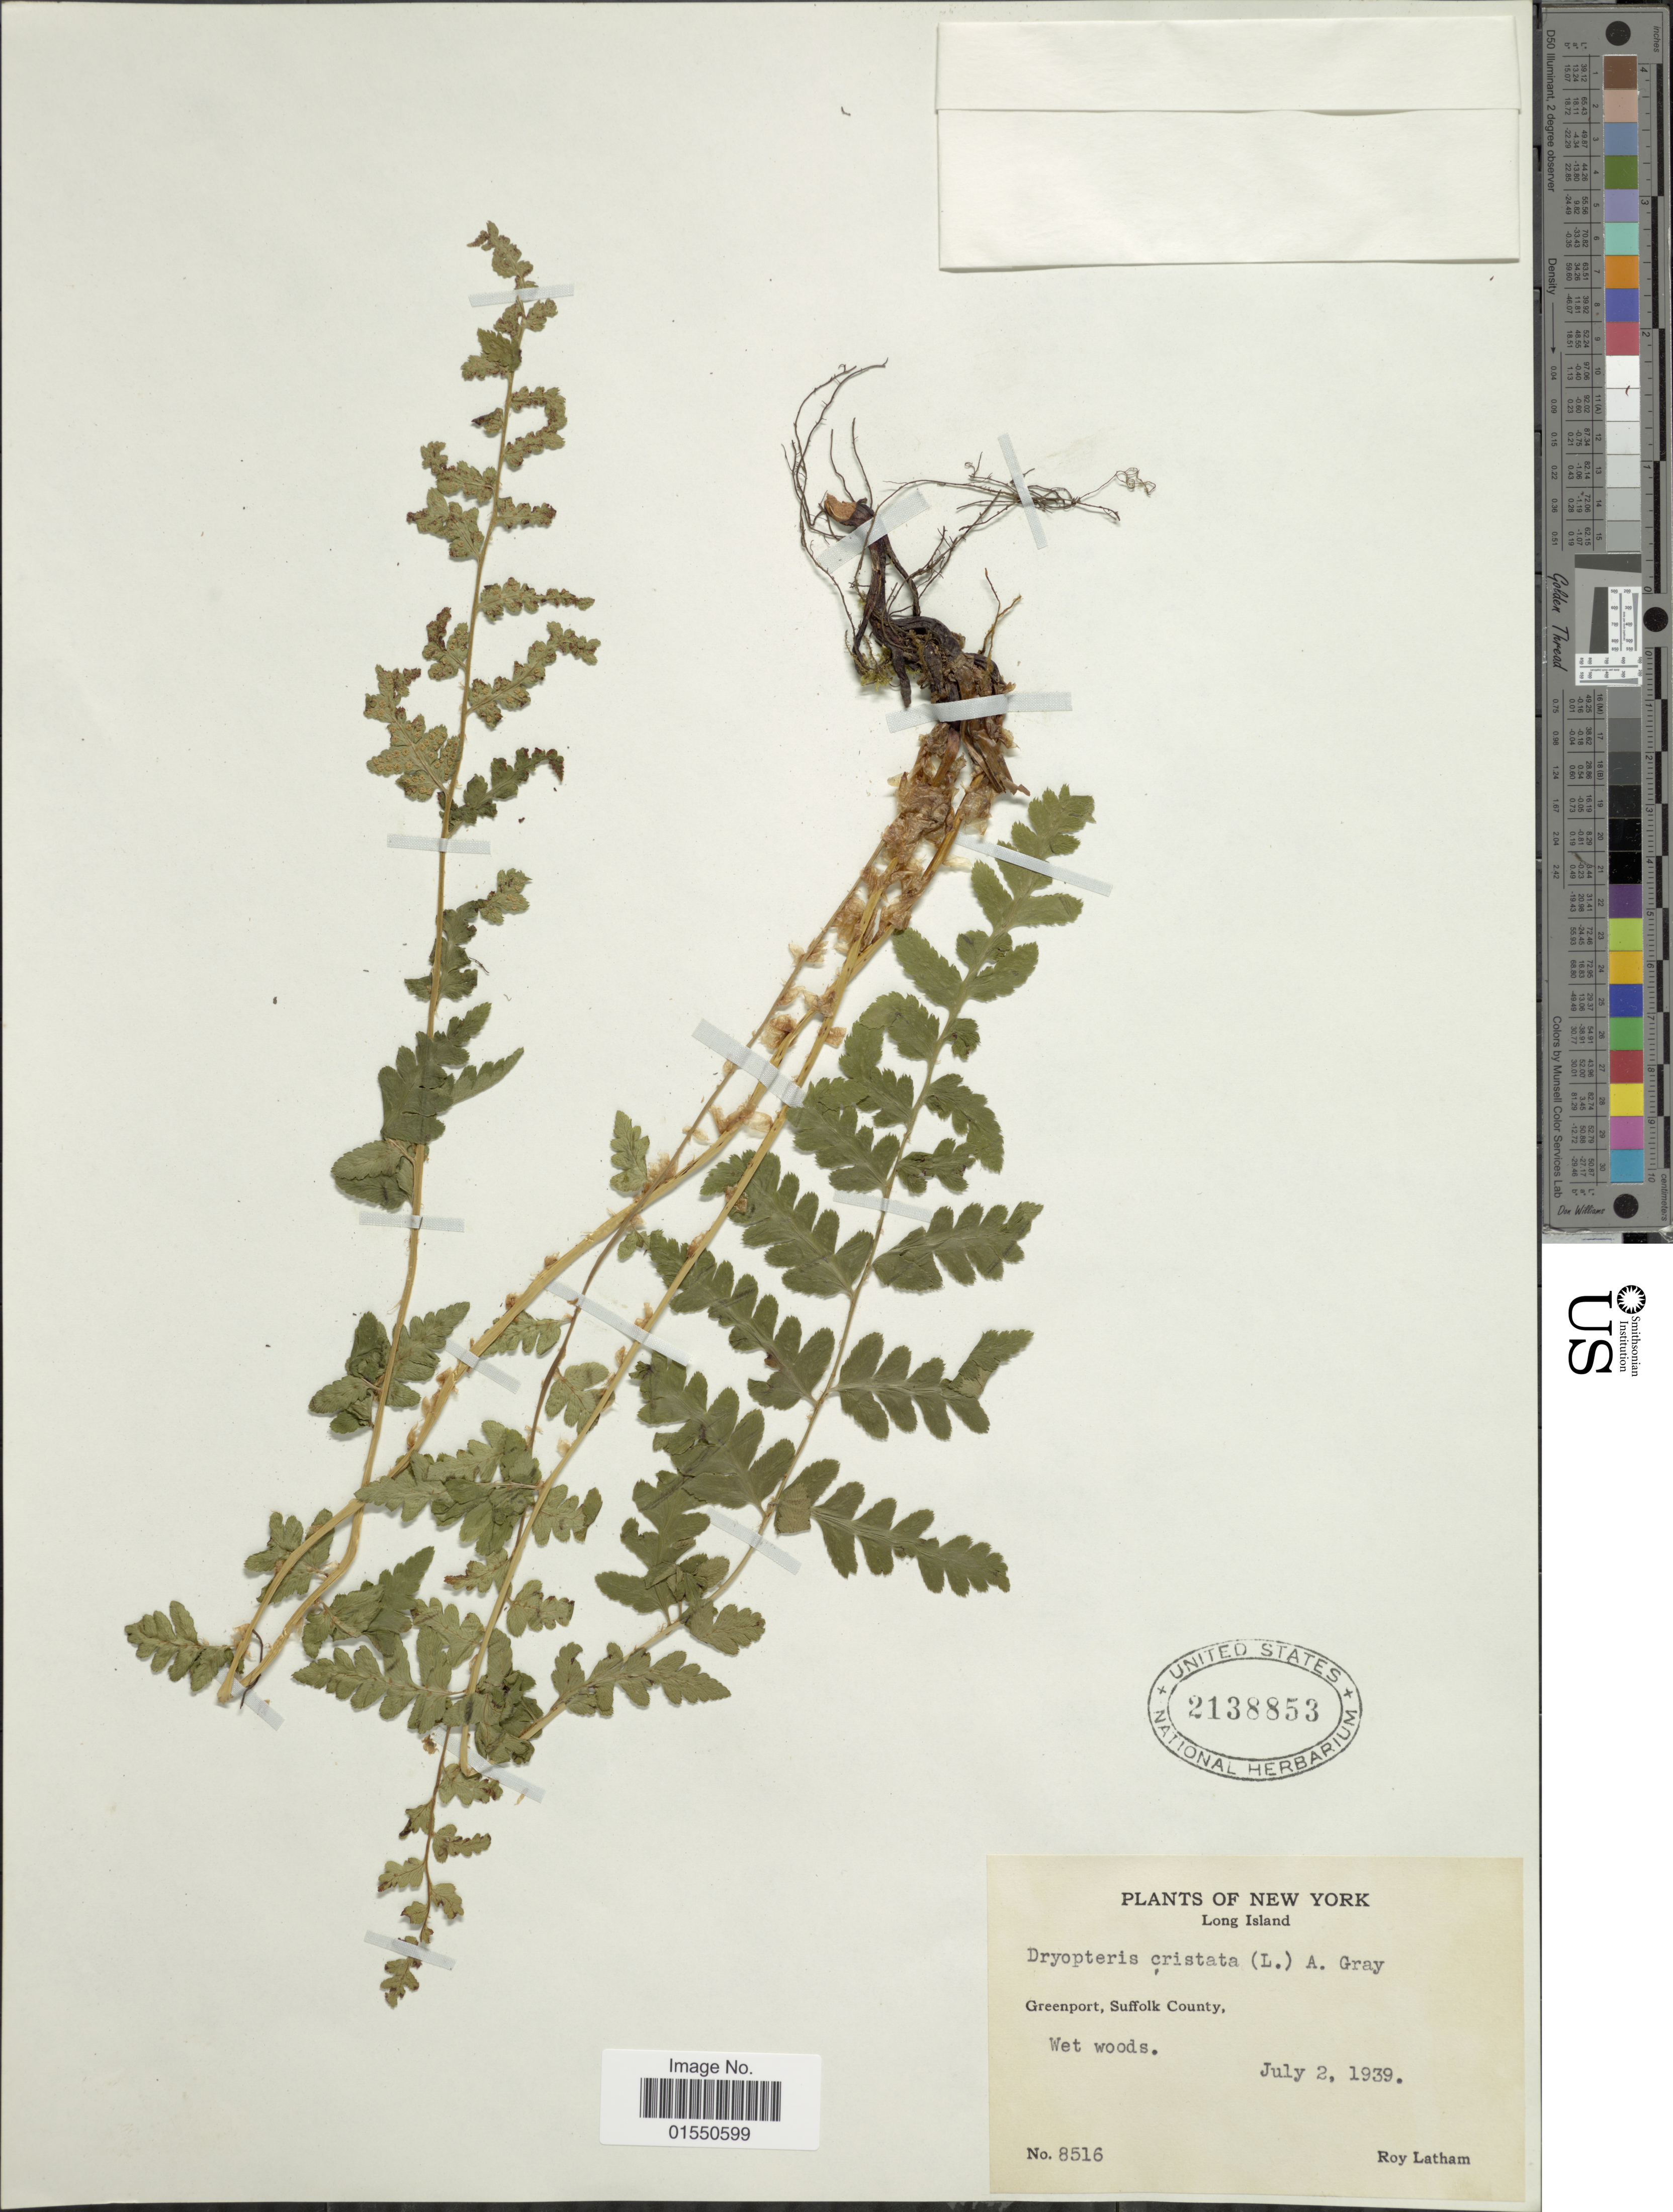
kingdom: Plantae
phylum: Tracheophyta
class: Polypodiopsida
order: Polypodiales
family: Dryopteridaceae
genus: Dryopteris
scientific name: Dryopteris cristata var. spinulosa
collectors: R. Latham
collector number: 8516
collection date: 1939-07-02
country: United States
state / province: New York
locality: Long Island, Greenport, Suffolk County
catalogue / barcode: US 2138853